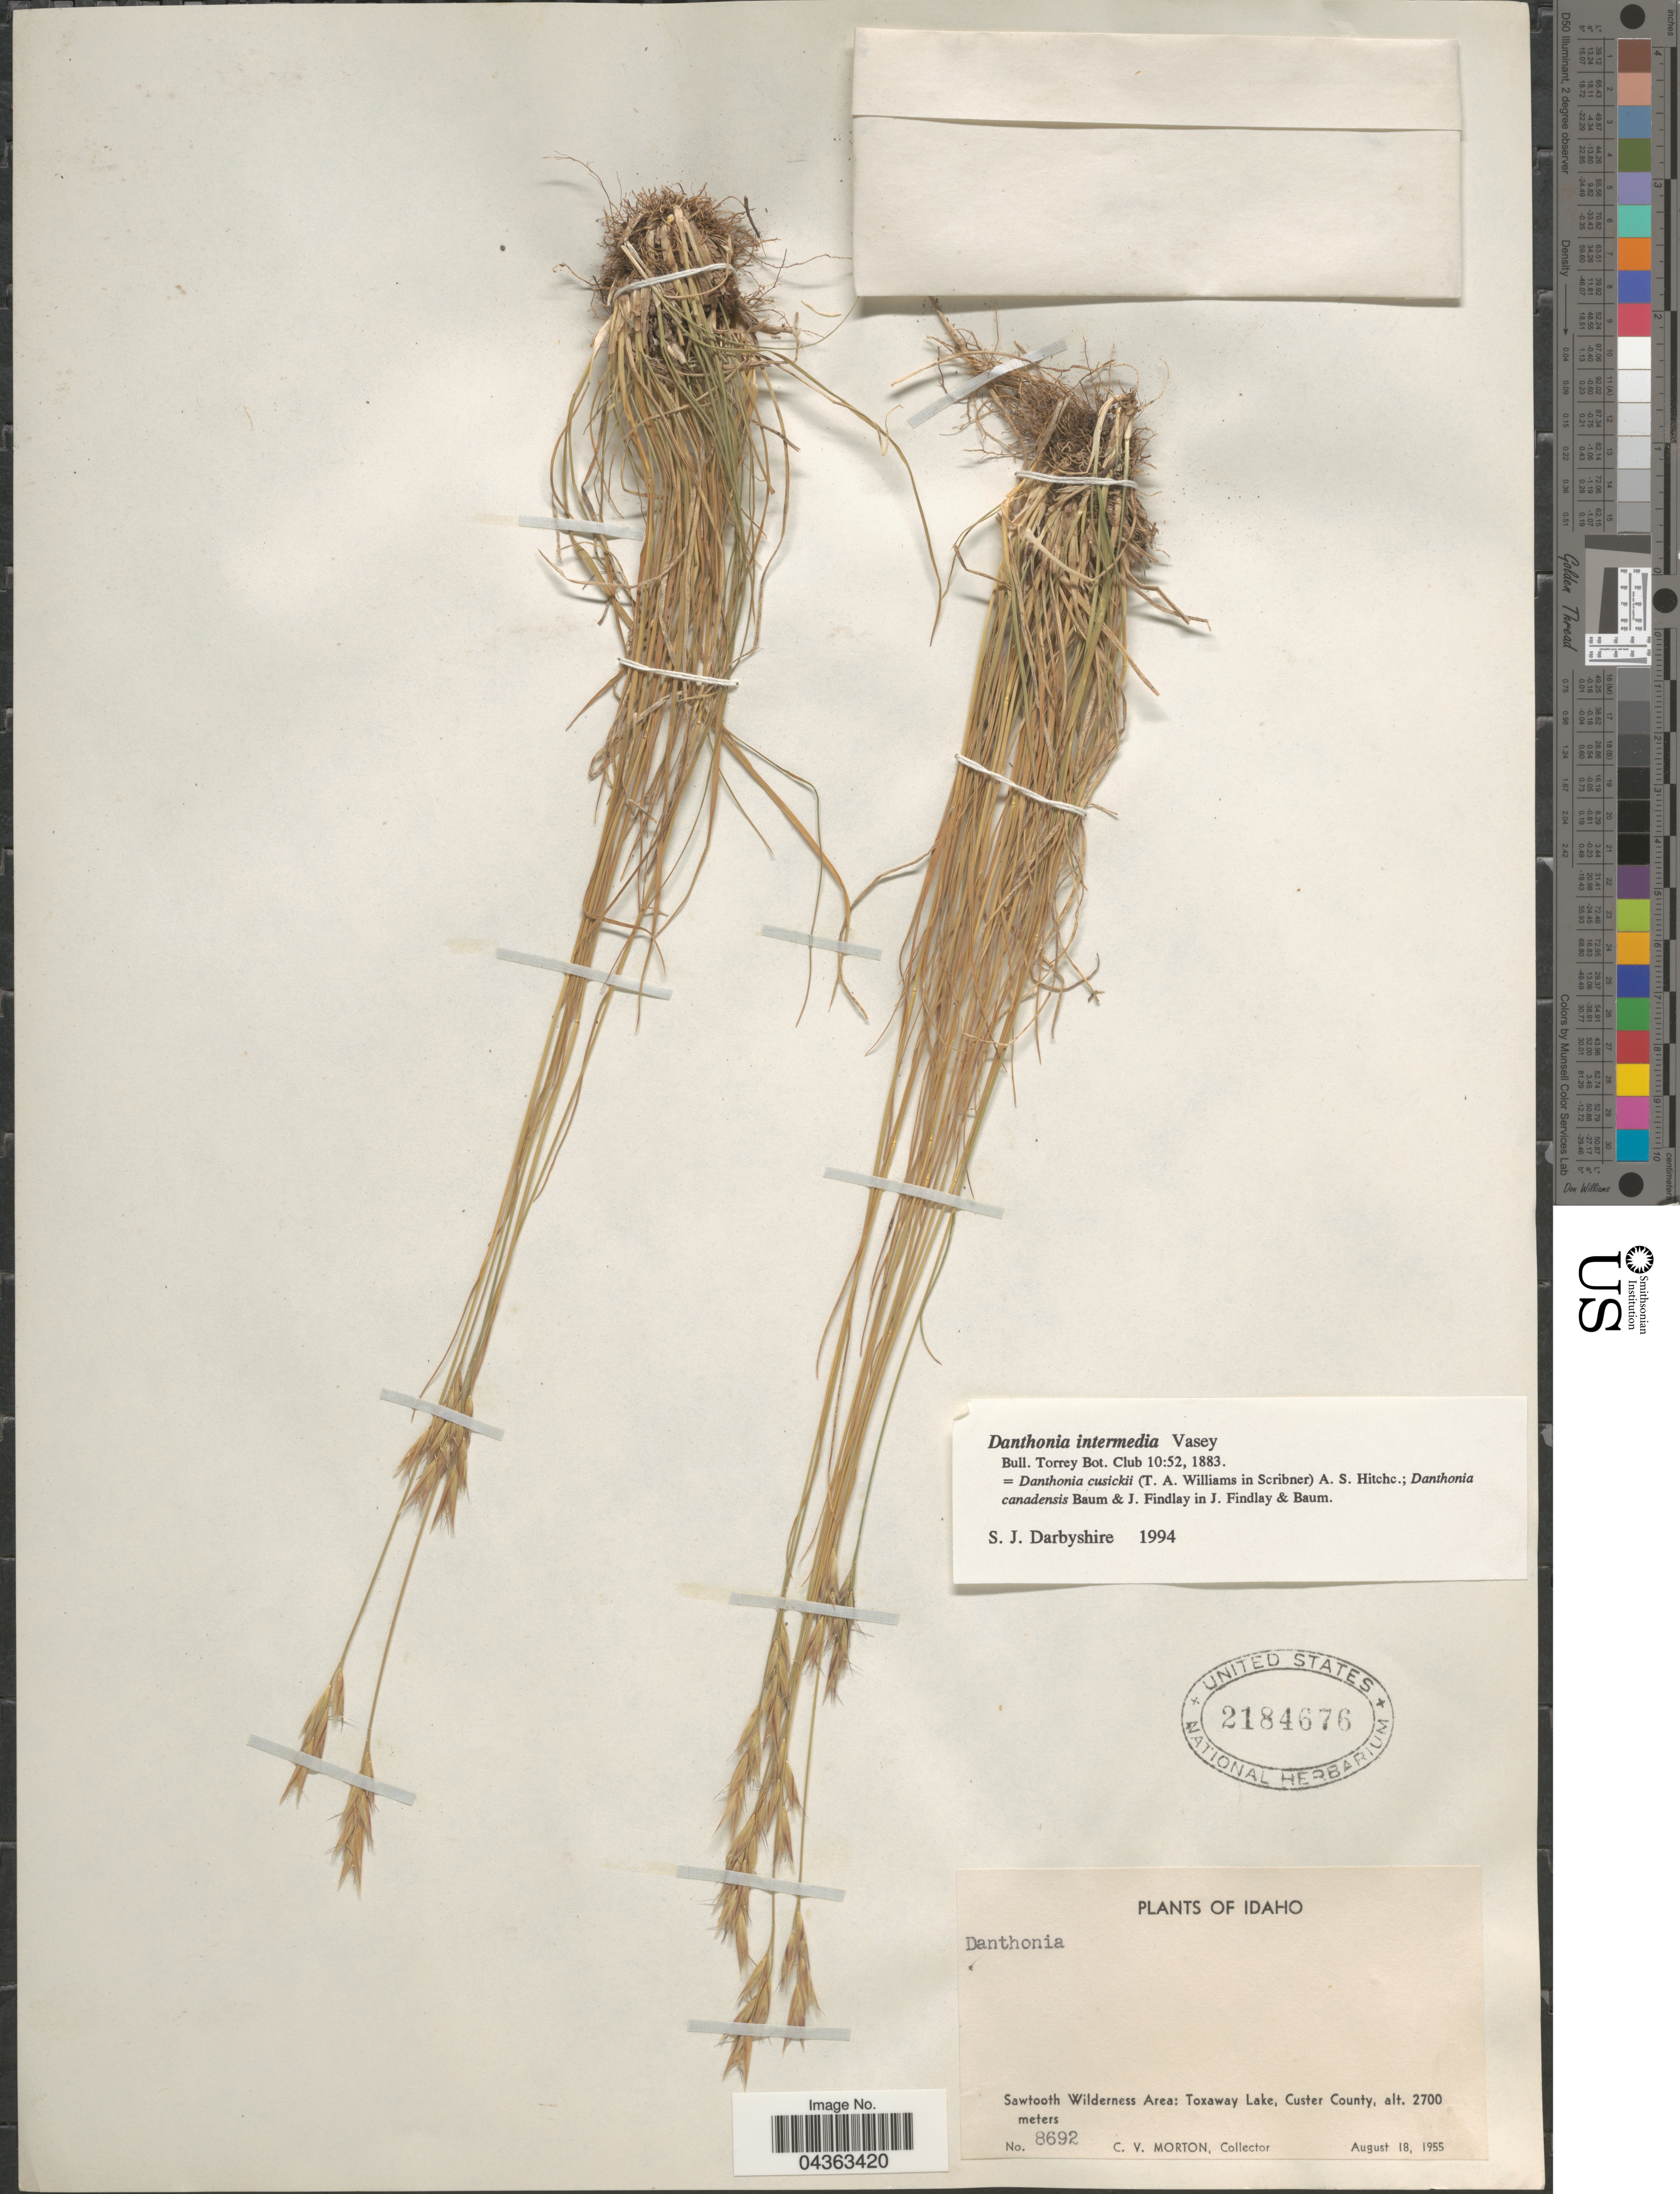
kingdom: Plantae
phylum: Tracheophyta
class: Liliopsida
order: Poales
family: Poaceae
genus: Danthonia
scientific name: Danthonia intermedia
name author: Vasey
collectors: C. V. Morton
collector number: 8692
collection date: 1955-08-18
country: United States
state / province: Idaho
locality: Sawtooth Wilderness Area: Toxaway Lake, Custer County.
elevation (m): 2700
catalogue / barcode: US 2184676